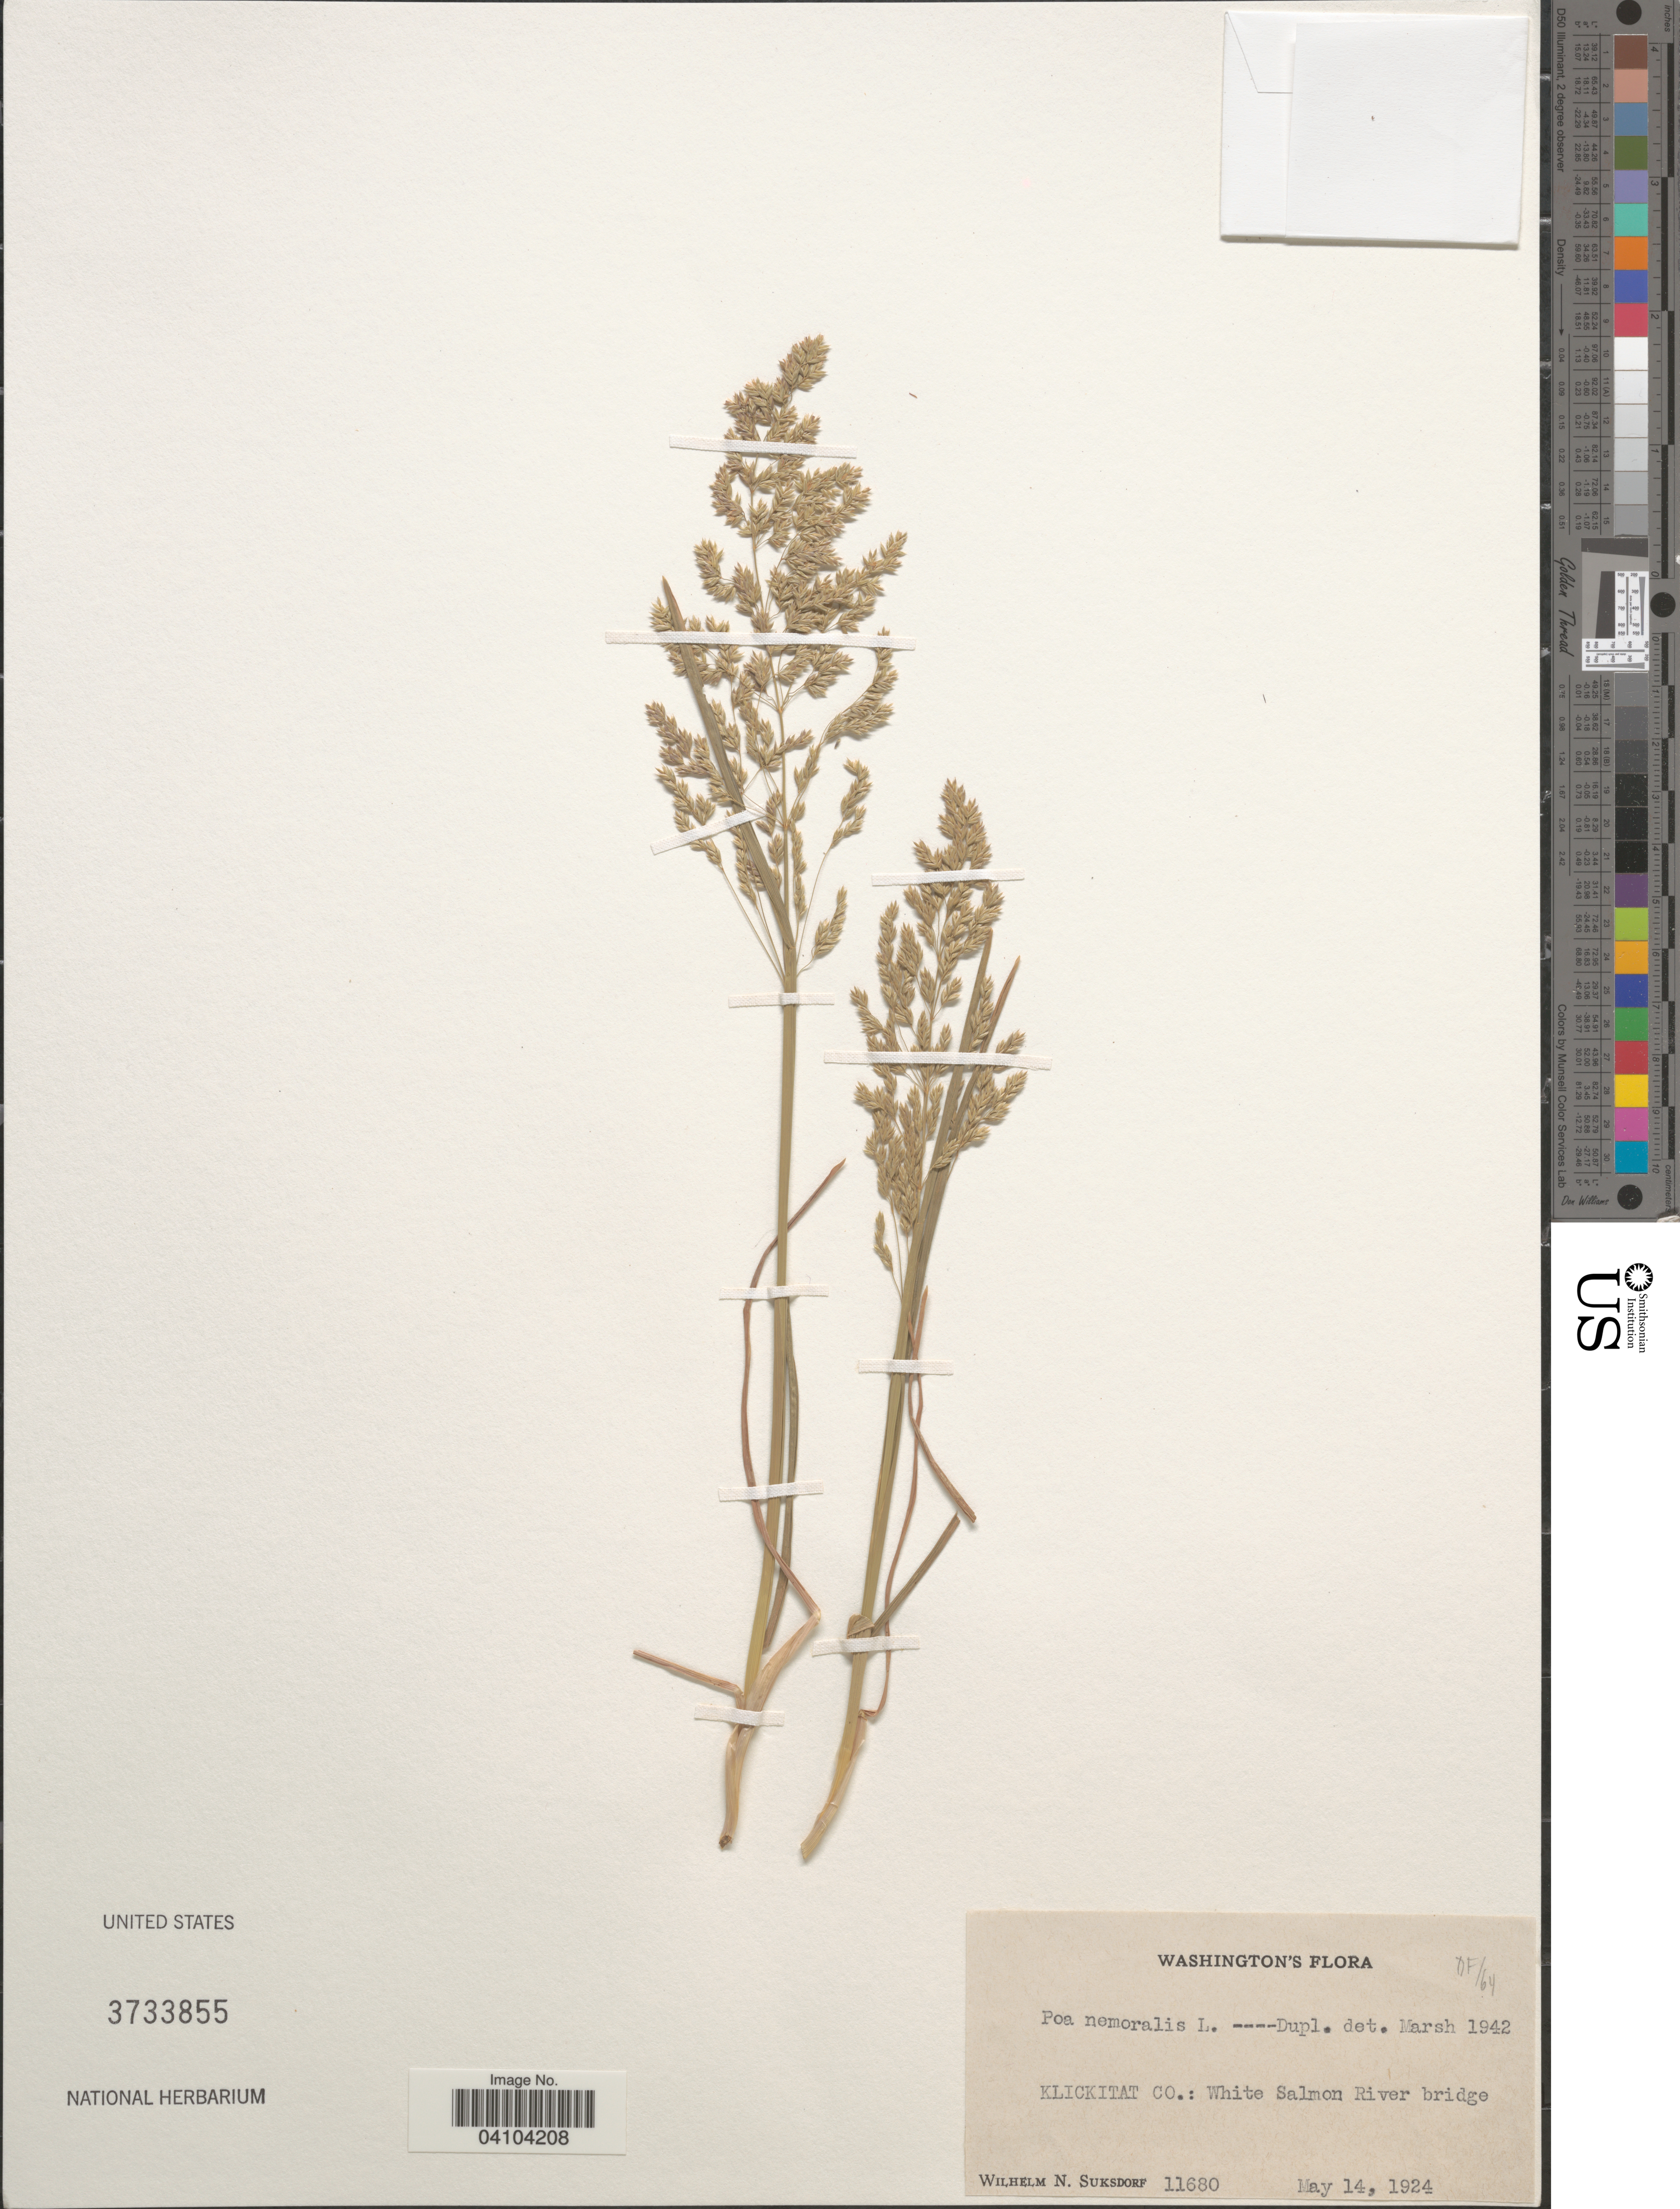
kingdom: Plantae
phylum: Tracheophyta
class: Liliopsida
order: Poales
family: Poaceae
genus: Poa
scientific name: Poa nemoralis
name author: L.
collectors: W. N. Suksdorf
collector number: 11680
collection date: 1924-05-14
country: United States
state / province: Washington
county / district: Klickitat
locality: Klickitat Co.: White Salmon River bridge.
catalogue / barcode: US 3733855